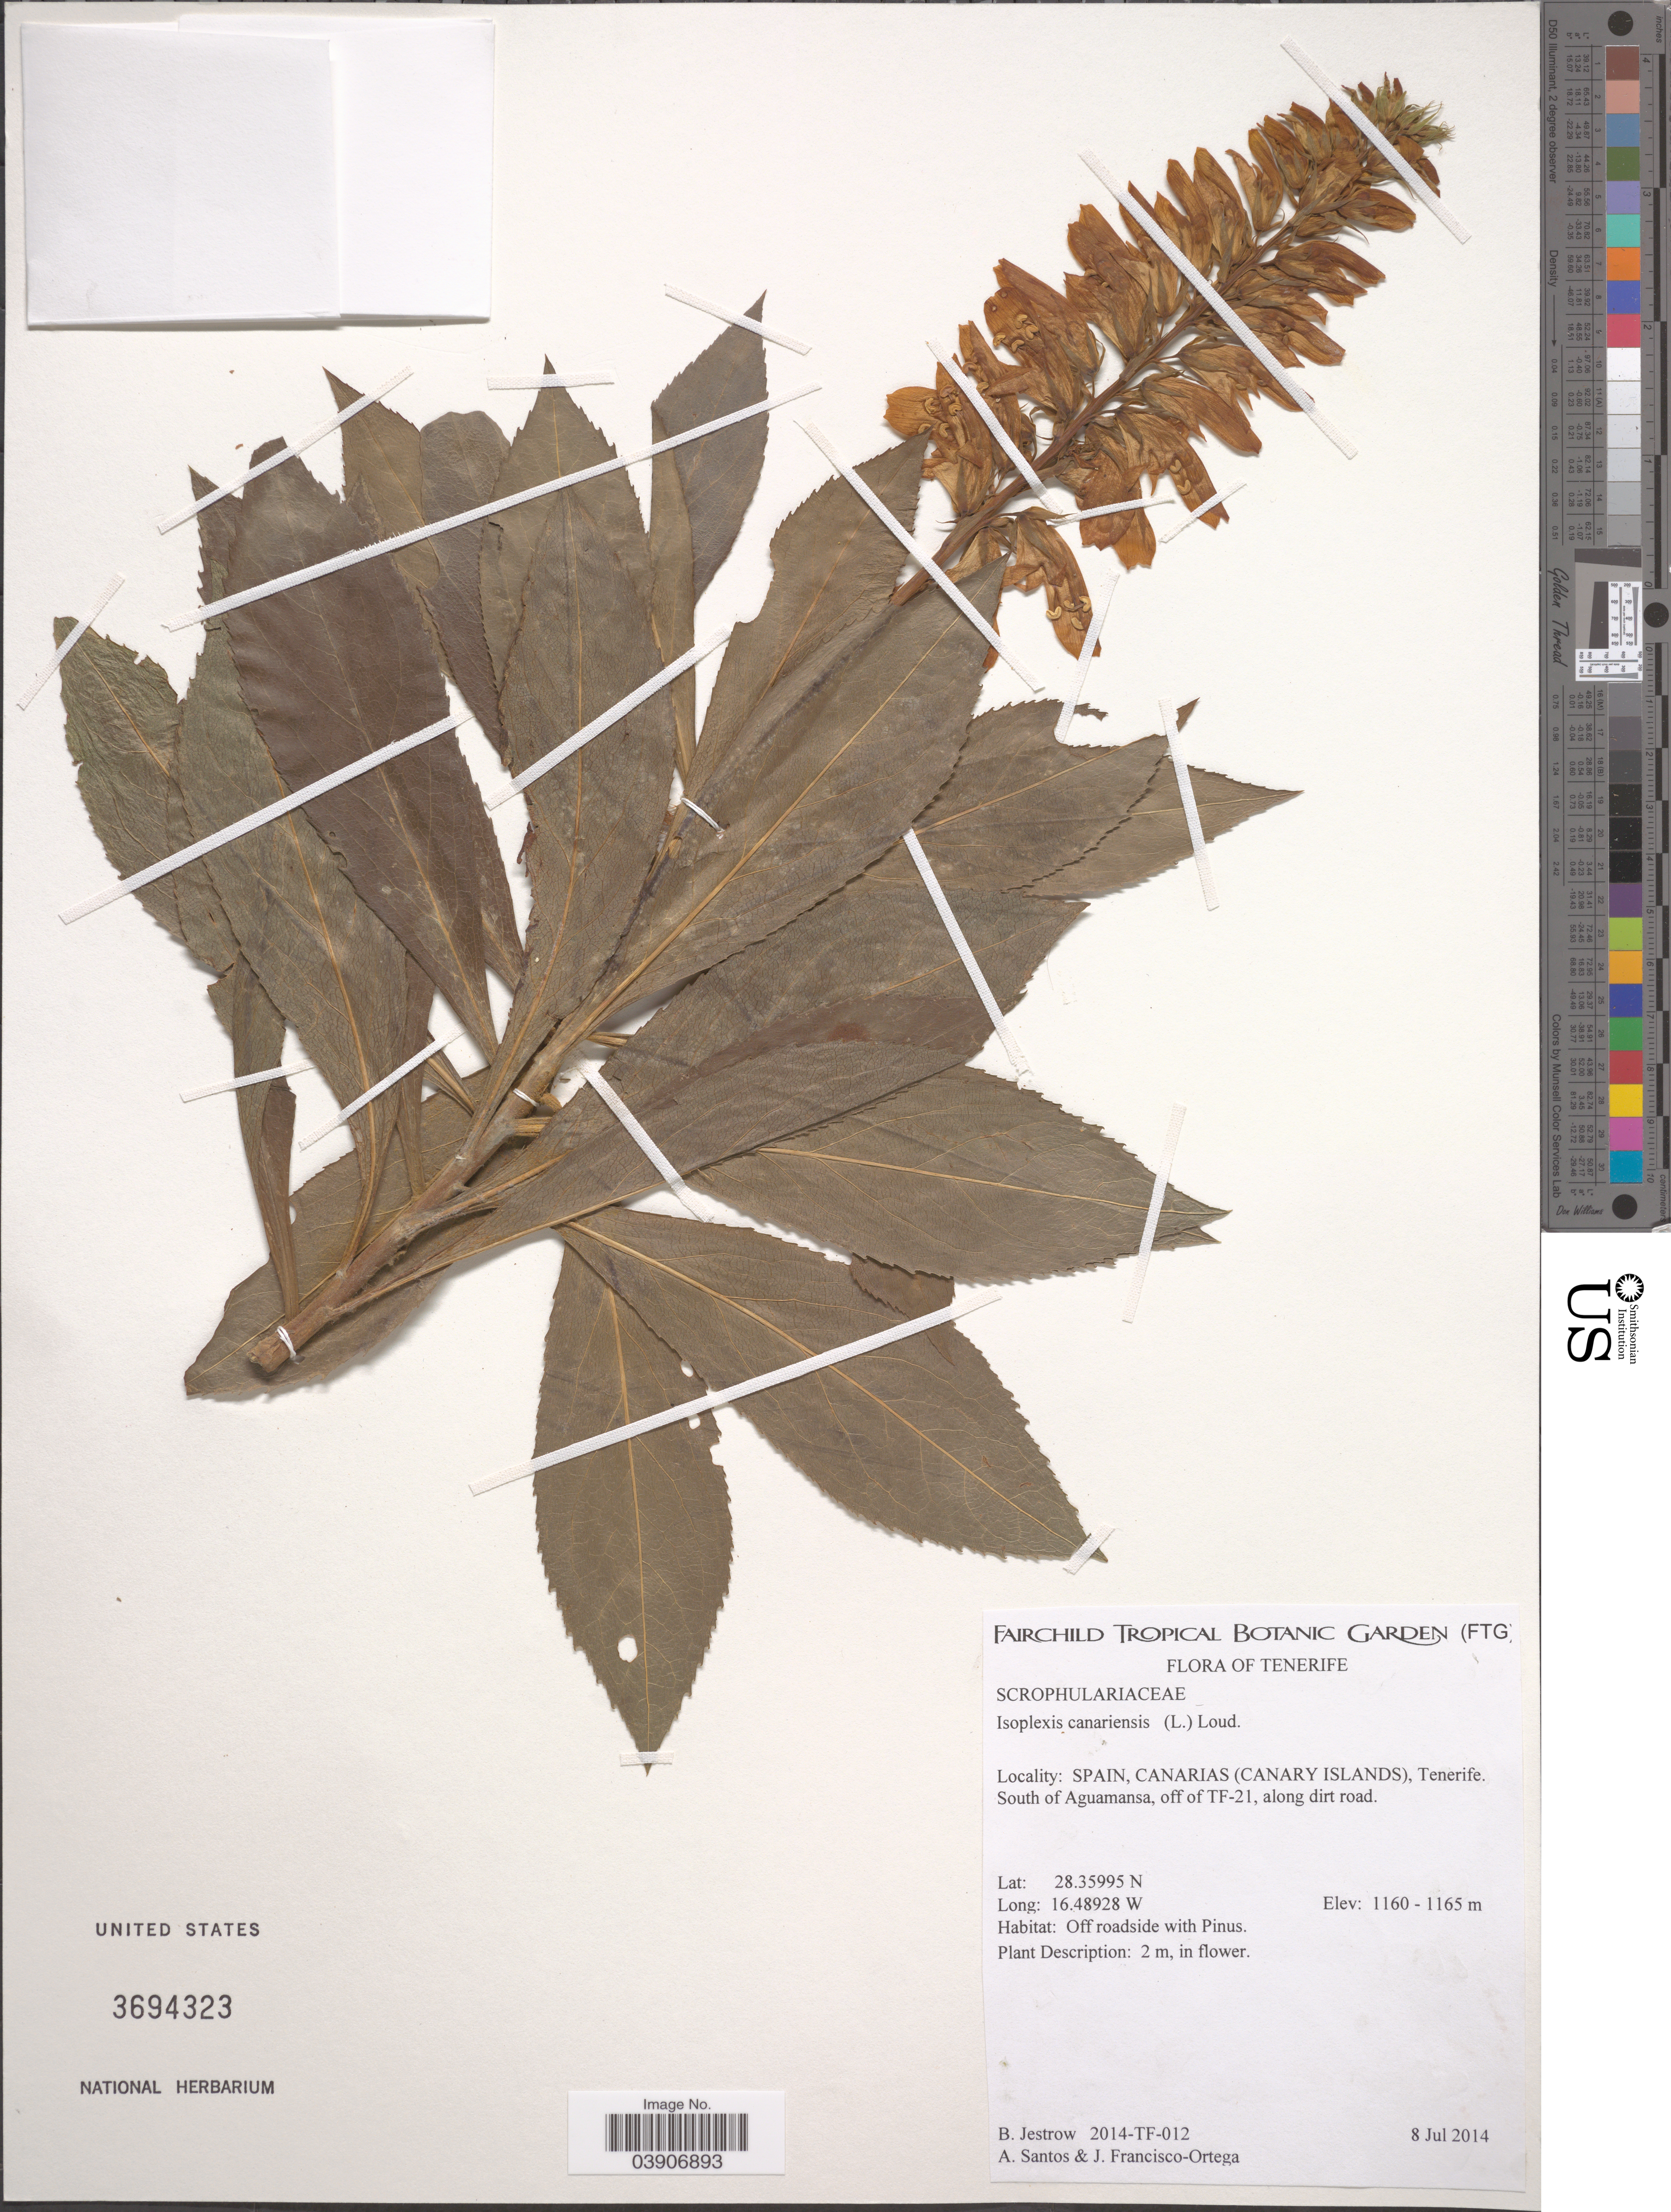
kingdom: Plantae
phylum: Tracheophyta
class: Magnoliopsida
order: Lamiales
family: Plantaginaceae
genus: Digitalis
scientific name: Digitalis canariensis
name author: L.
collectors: B. Jestrow, A. Santos & J. Ortega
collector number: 2014-TF-012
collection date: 2014-07-08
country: Spain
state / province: Canarias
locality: Tenerife. Canary Islands. South of Aguamansa, off of TF-21, along dirt road.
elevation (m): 1160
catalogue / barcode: US 3694323